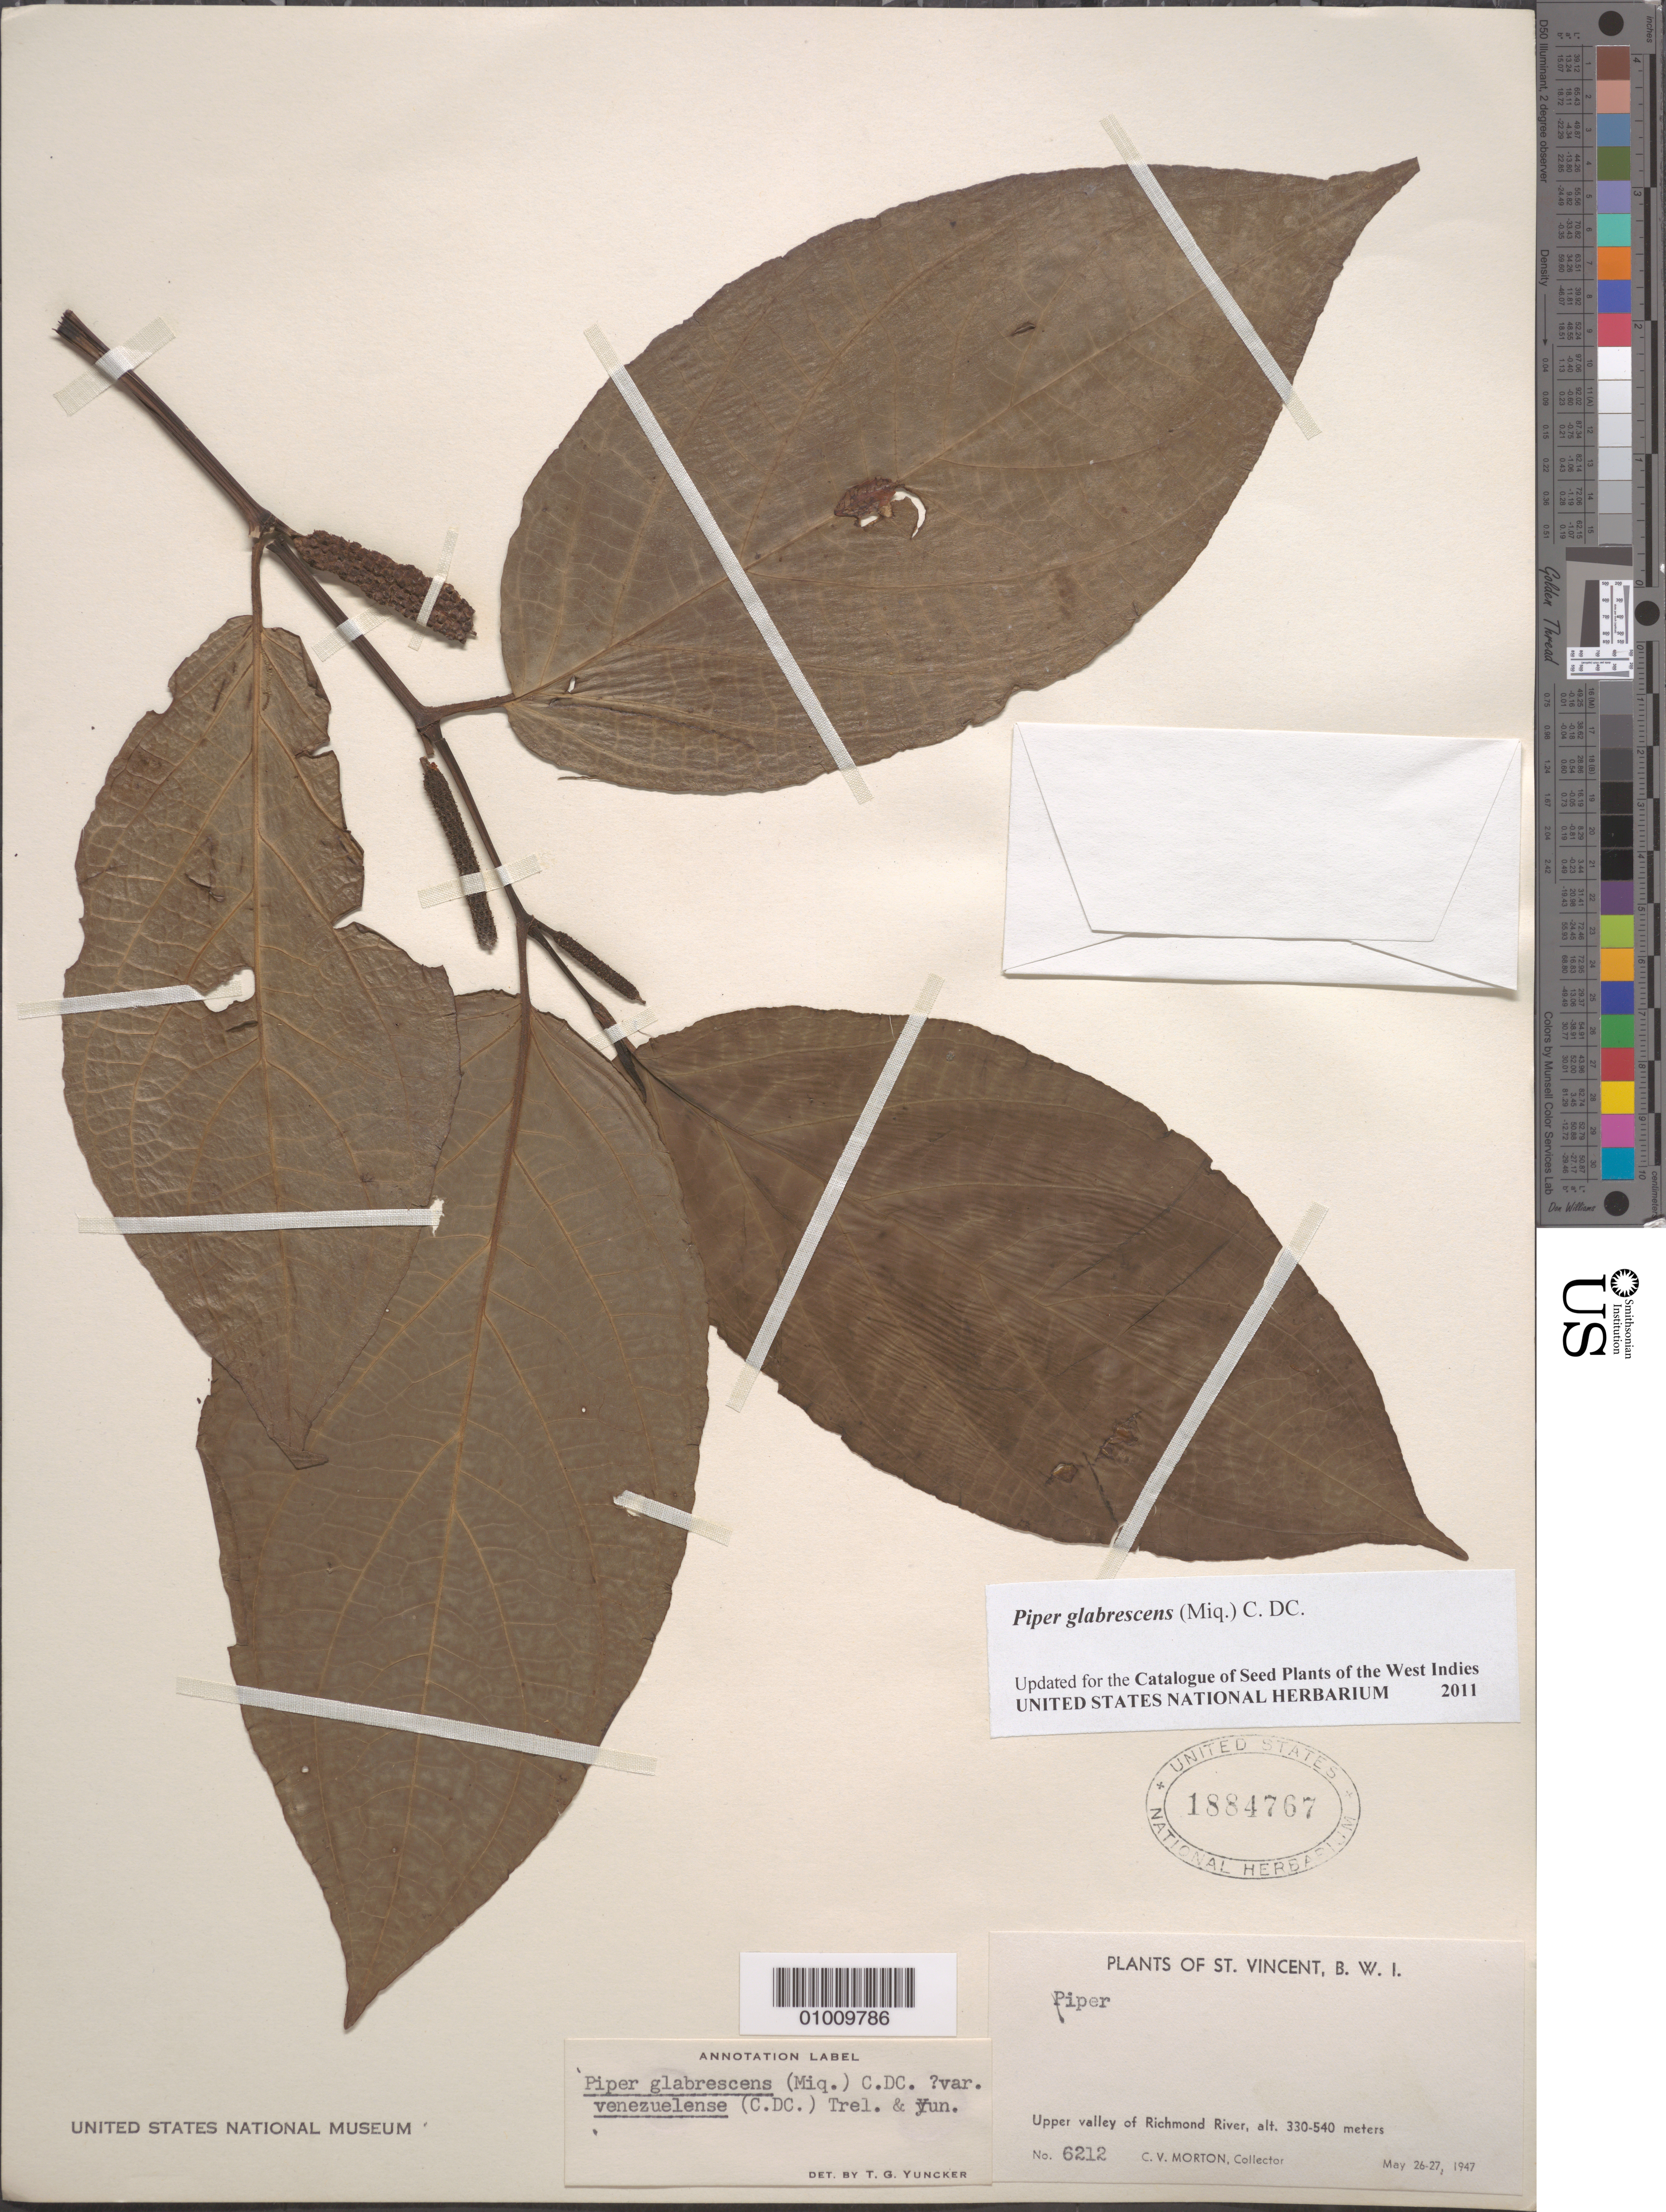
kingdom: Plantae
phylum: Tracheophyta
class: Magnoliopsida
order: Piperales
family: Piperaceae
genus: Piper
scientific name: Piper glabrescens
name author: (Miq.) C. DC.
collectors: C. V. Morton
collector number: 6212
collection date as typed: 26 May 1947 to 27 May 1947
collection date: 1947-05-26/1947-05-27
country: St. Vincent - Grenadines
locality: Upper Valley of Richmond River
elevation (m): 330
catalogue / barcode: US 1884767